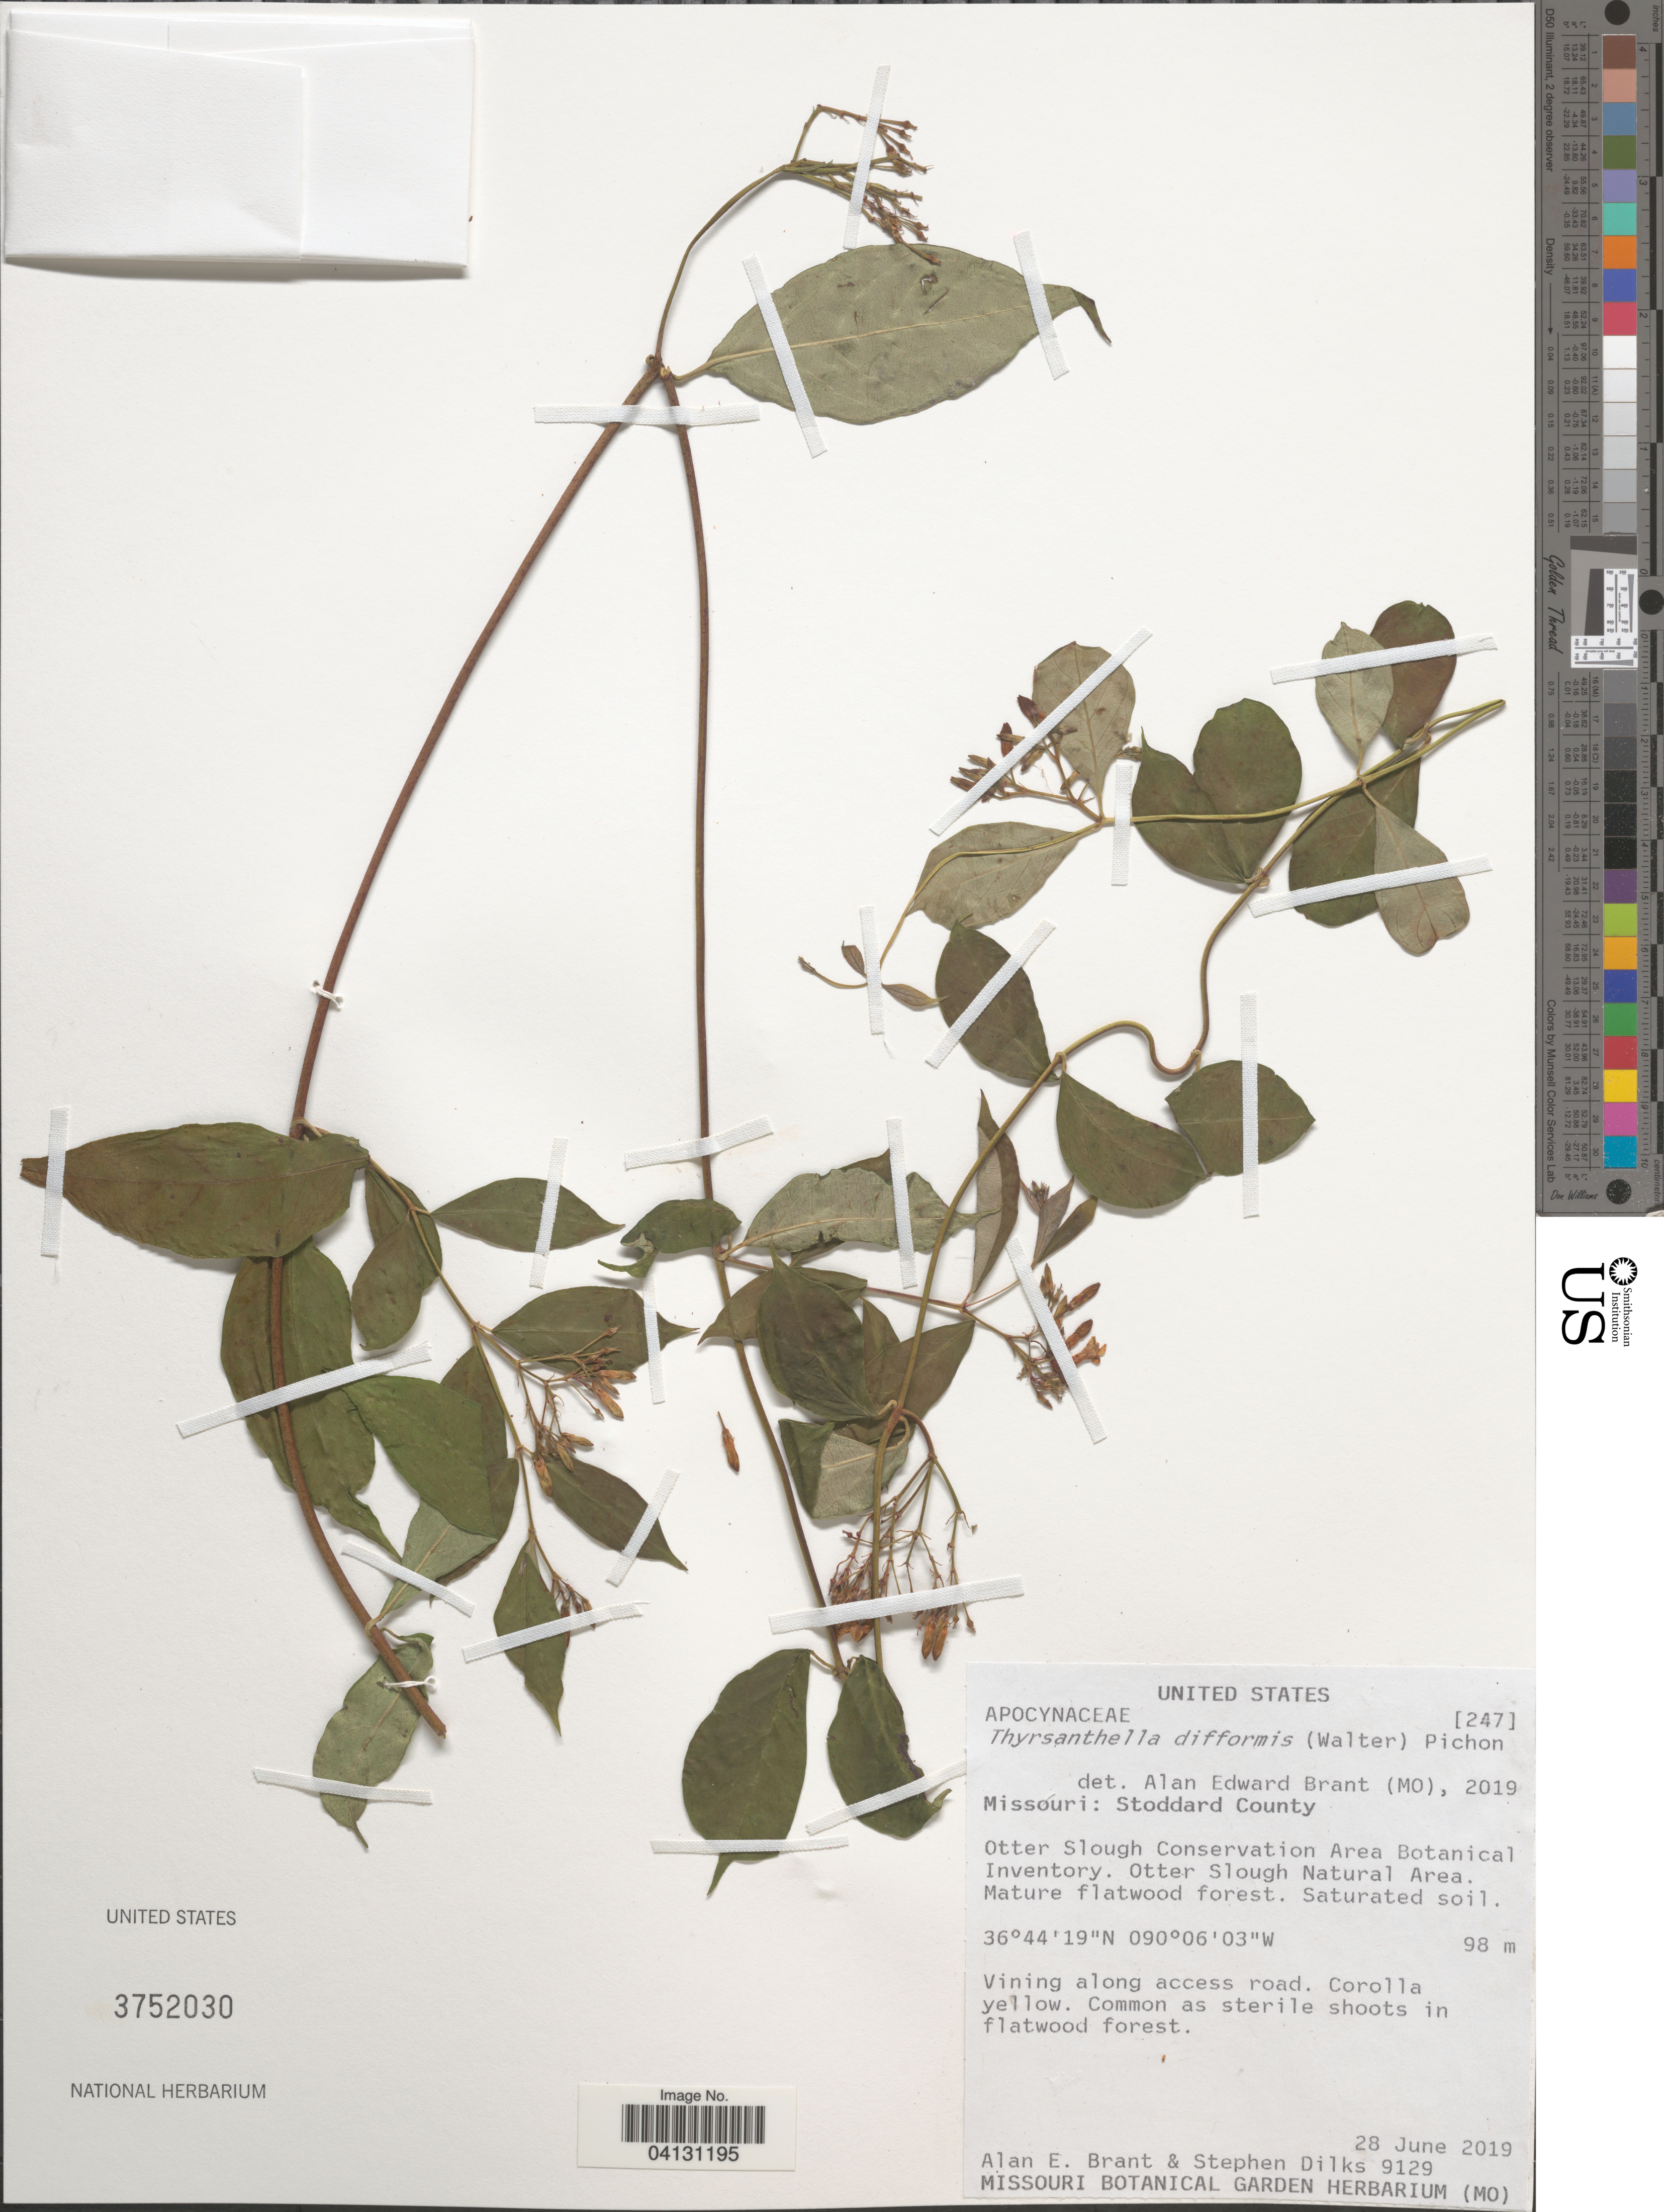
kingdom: Plantae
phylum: Tracheophyta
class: Magnoliopsida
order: Gentianales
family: Apocynaceae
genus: Thyrsanthella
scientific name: Thyrsanthella difformis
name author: (Walter) Pichon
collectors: A. Brant & S. Dilks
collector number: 9129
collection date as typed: Transcribed d/m/y: 28/6/2019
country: United States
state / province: Missouri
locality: Stoddard County. Otter Slough Conservation Area Botanical Inventory. Otter Slough Natural Area.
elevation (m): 98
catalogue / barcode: US 3752030